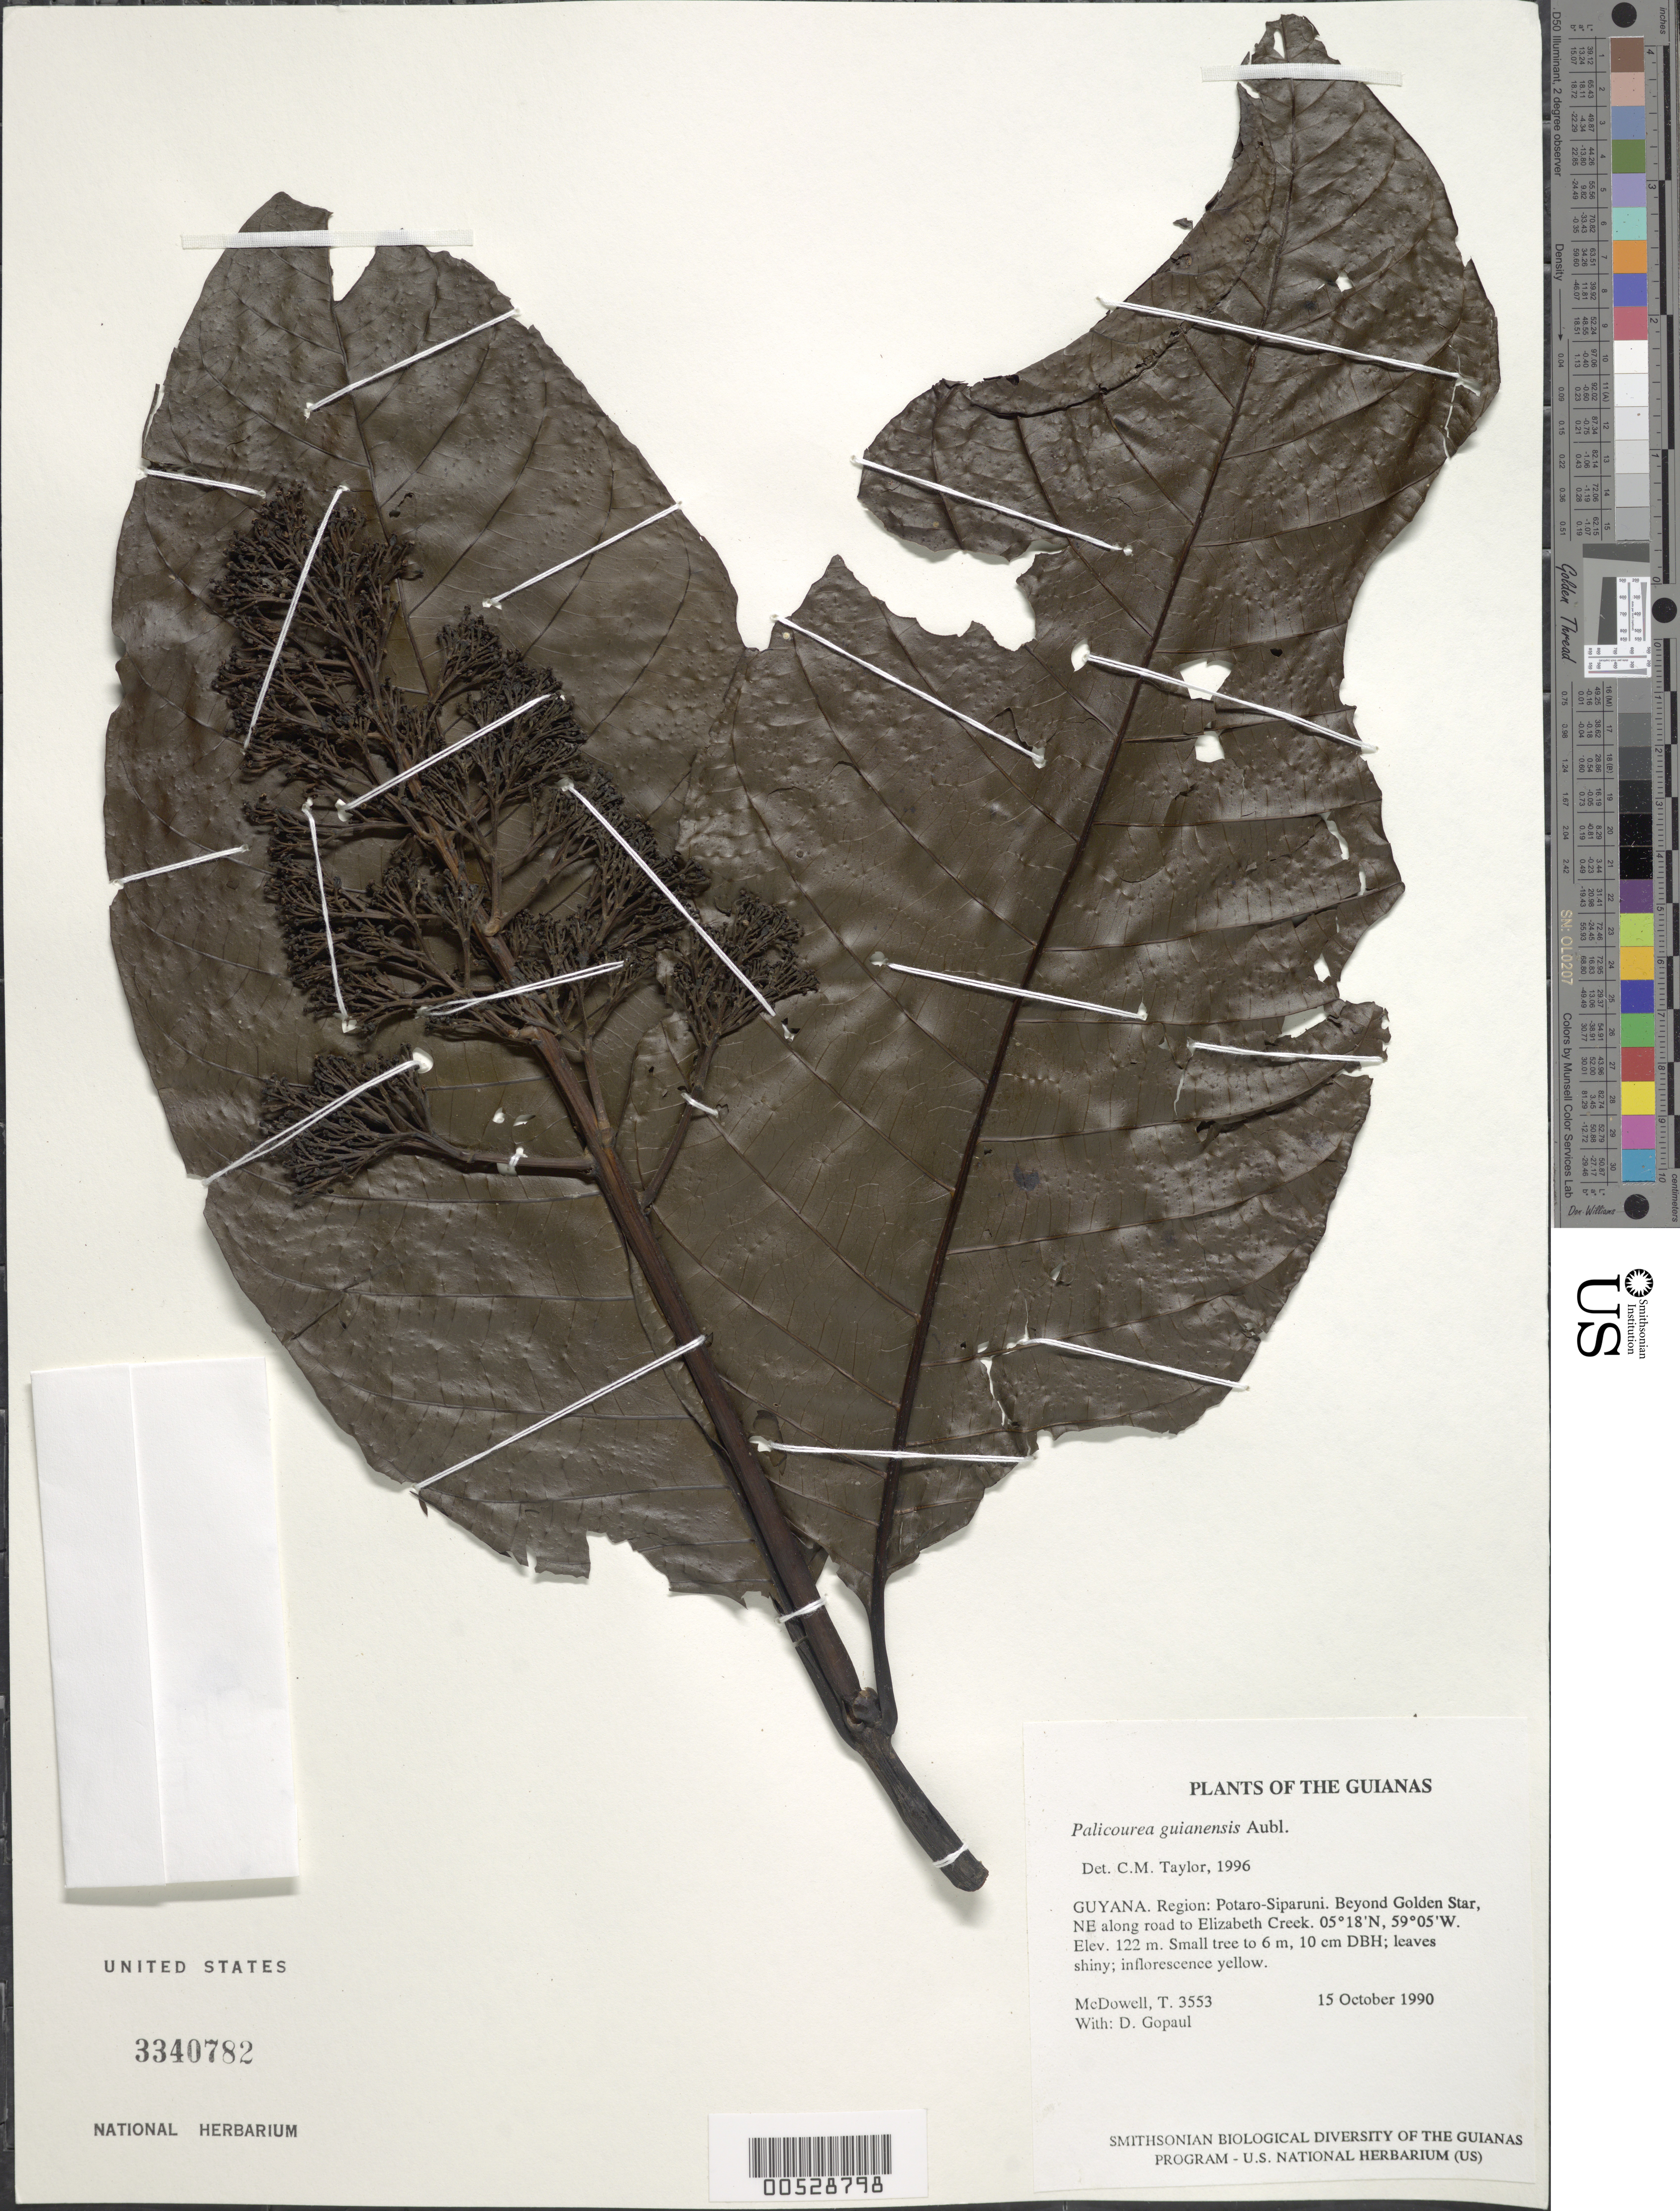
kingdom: Plantae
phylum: Tracheophyta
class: Magnoliopsida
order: Gentianales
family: Rubiaceae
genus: Palicourea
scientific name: Palicourea guianensis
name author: Aubl.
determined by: Taylor, Charlotte M.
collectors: T. McDowell & D. Gopaul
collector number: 3553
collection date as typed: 15 October 1990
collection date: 1990-10-15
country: Guyana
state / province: Potaro-Siparuni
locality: Beyond Golden Star, NE along road to Elizabeth Creek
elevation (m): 122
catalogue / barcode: US 3340782